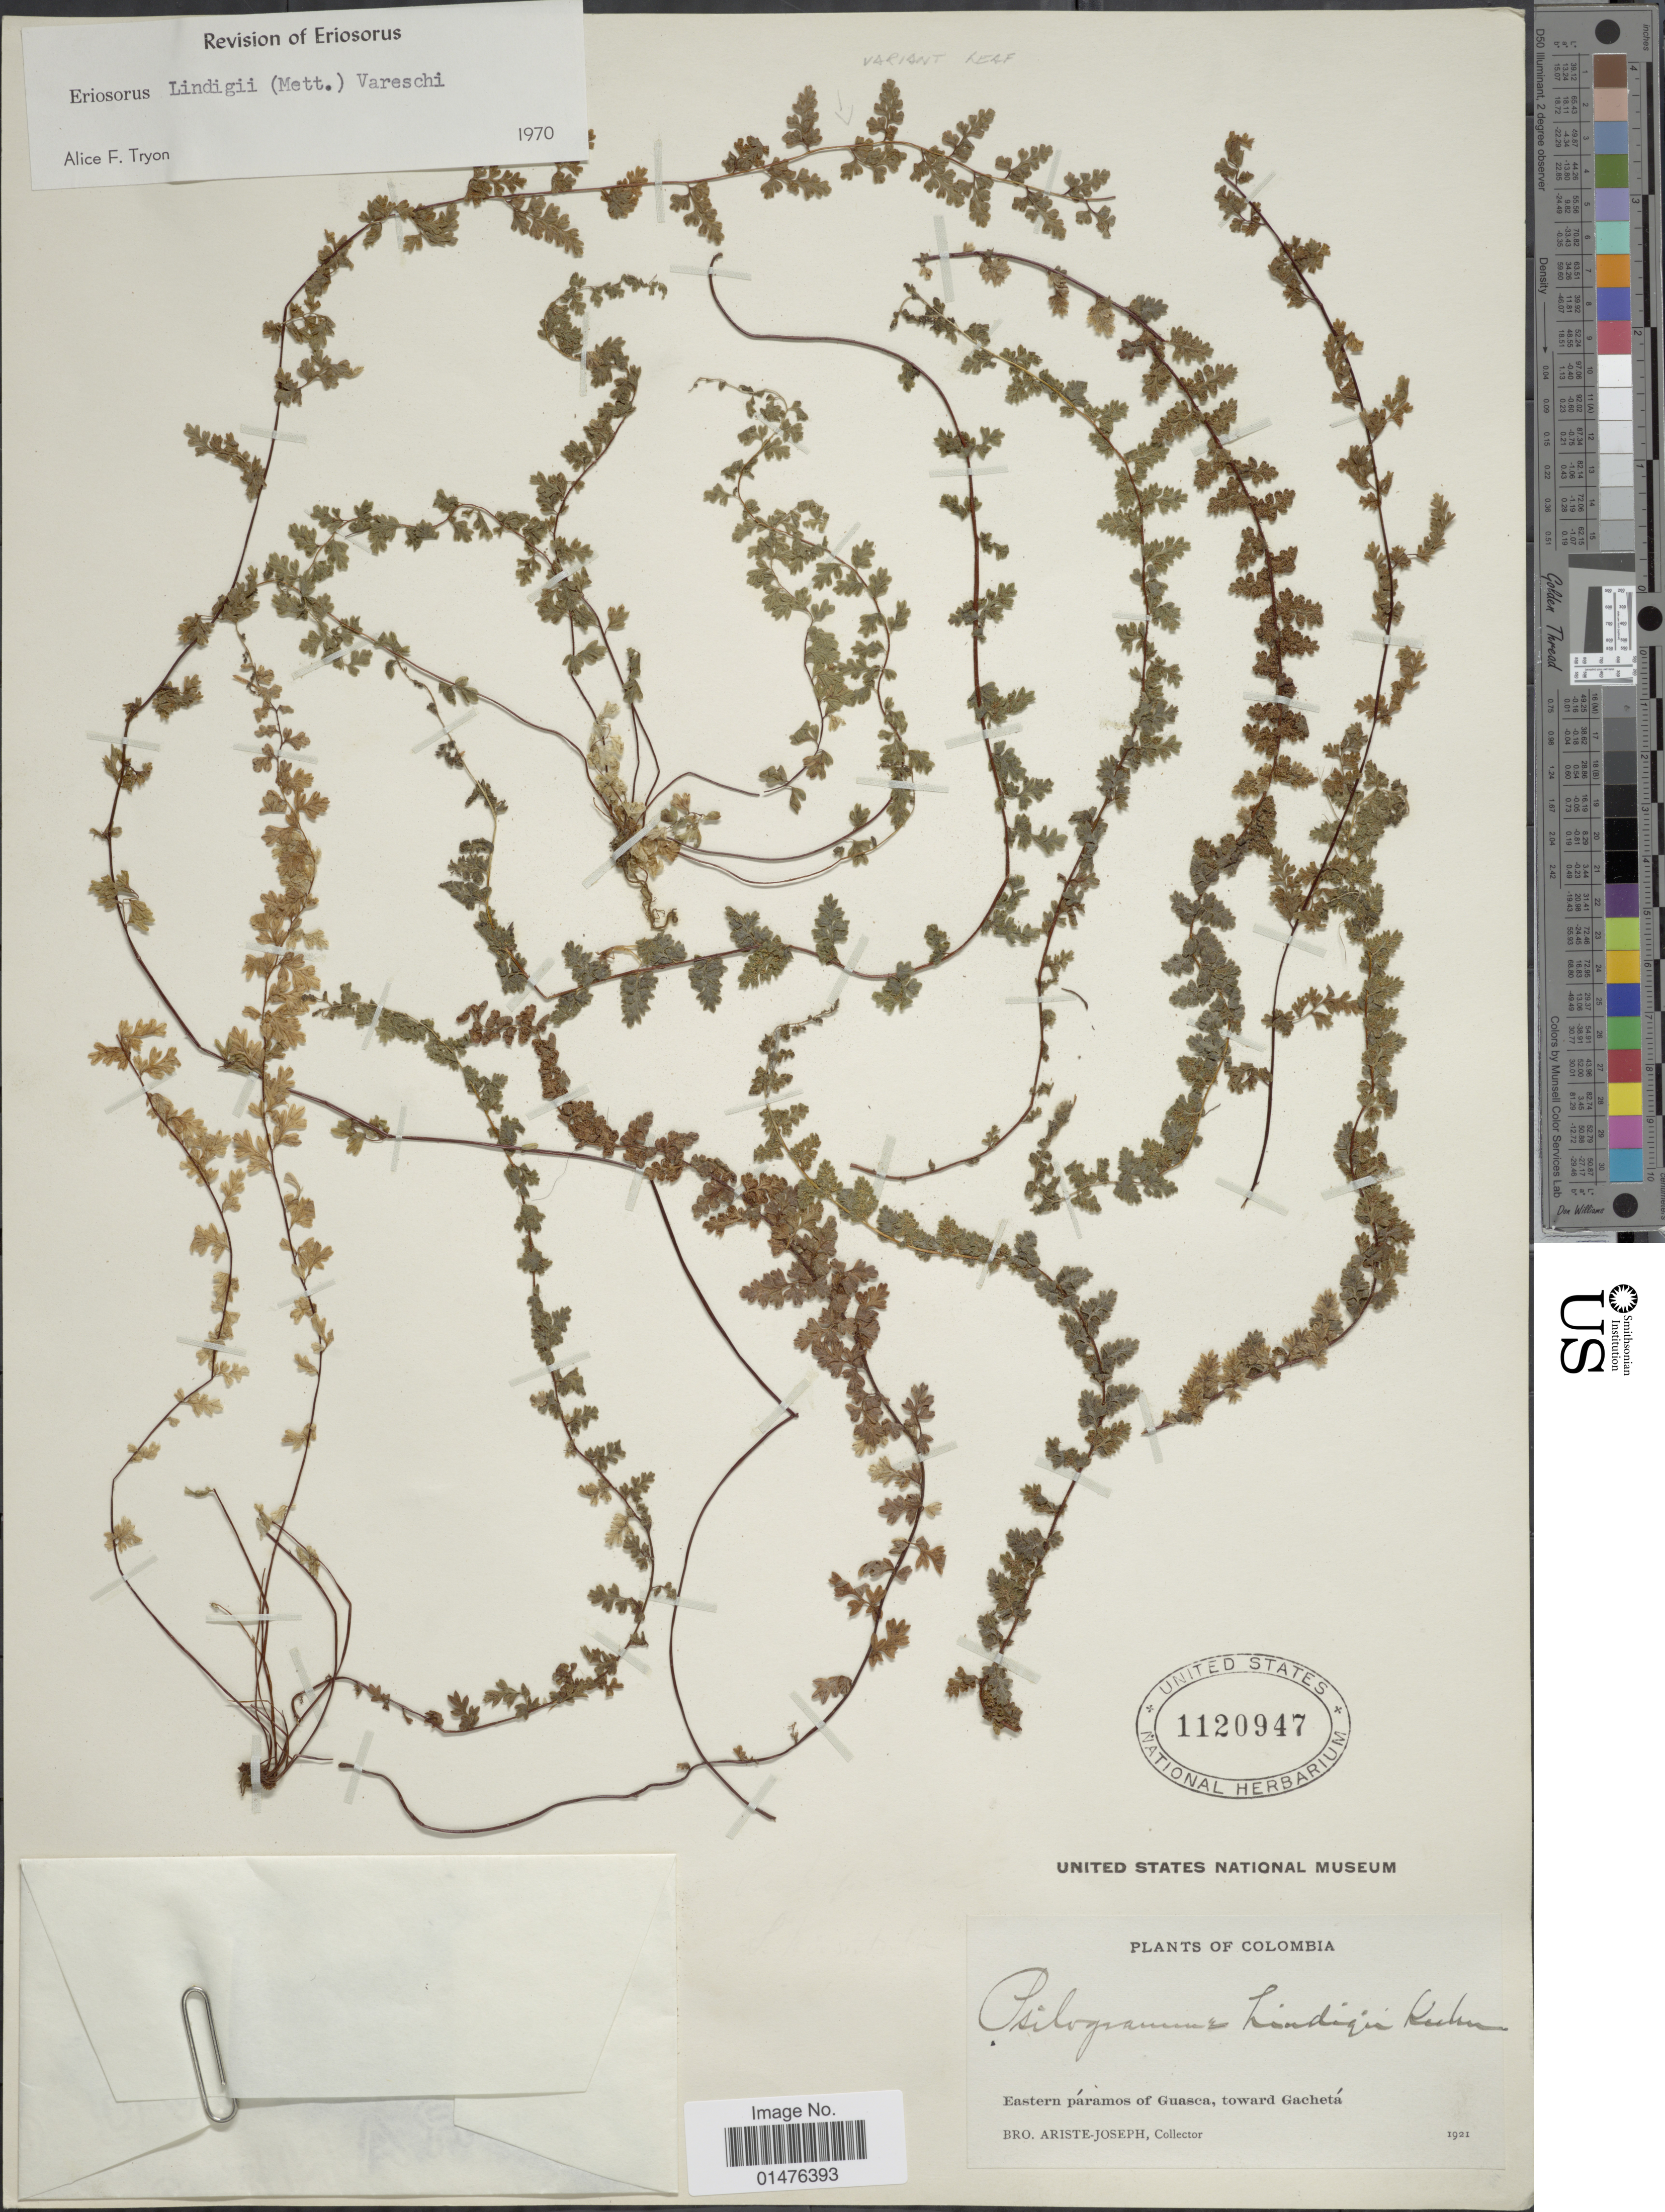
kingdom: Plantae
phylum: Tracheophyta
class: Polypodiopsida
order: Polypodiales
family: Pteridaceae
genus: Jamesonia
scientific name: Jamesonia lindigii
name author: (Mett.) Christenh.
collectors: Bro. Ariste-Joseph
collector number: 1921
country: Colombia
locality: Eastern páramos of Guasca, toward Gachetá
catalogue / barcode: US 1120947